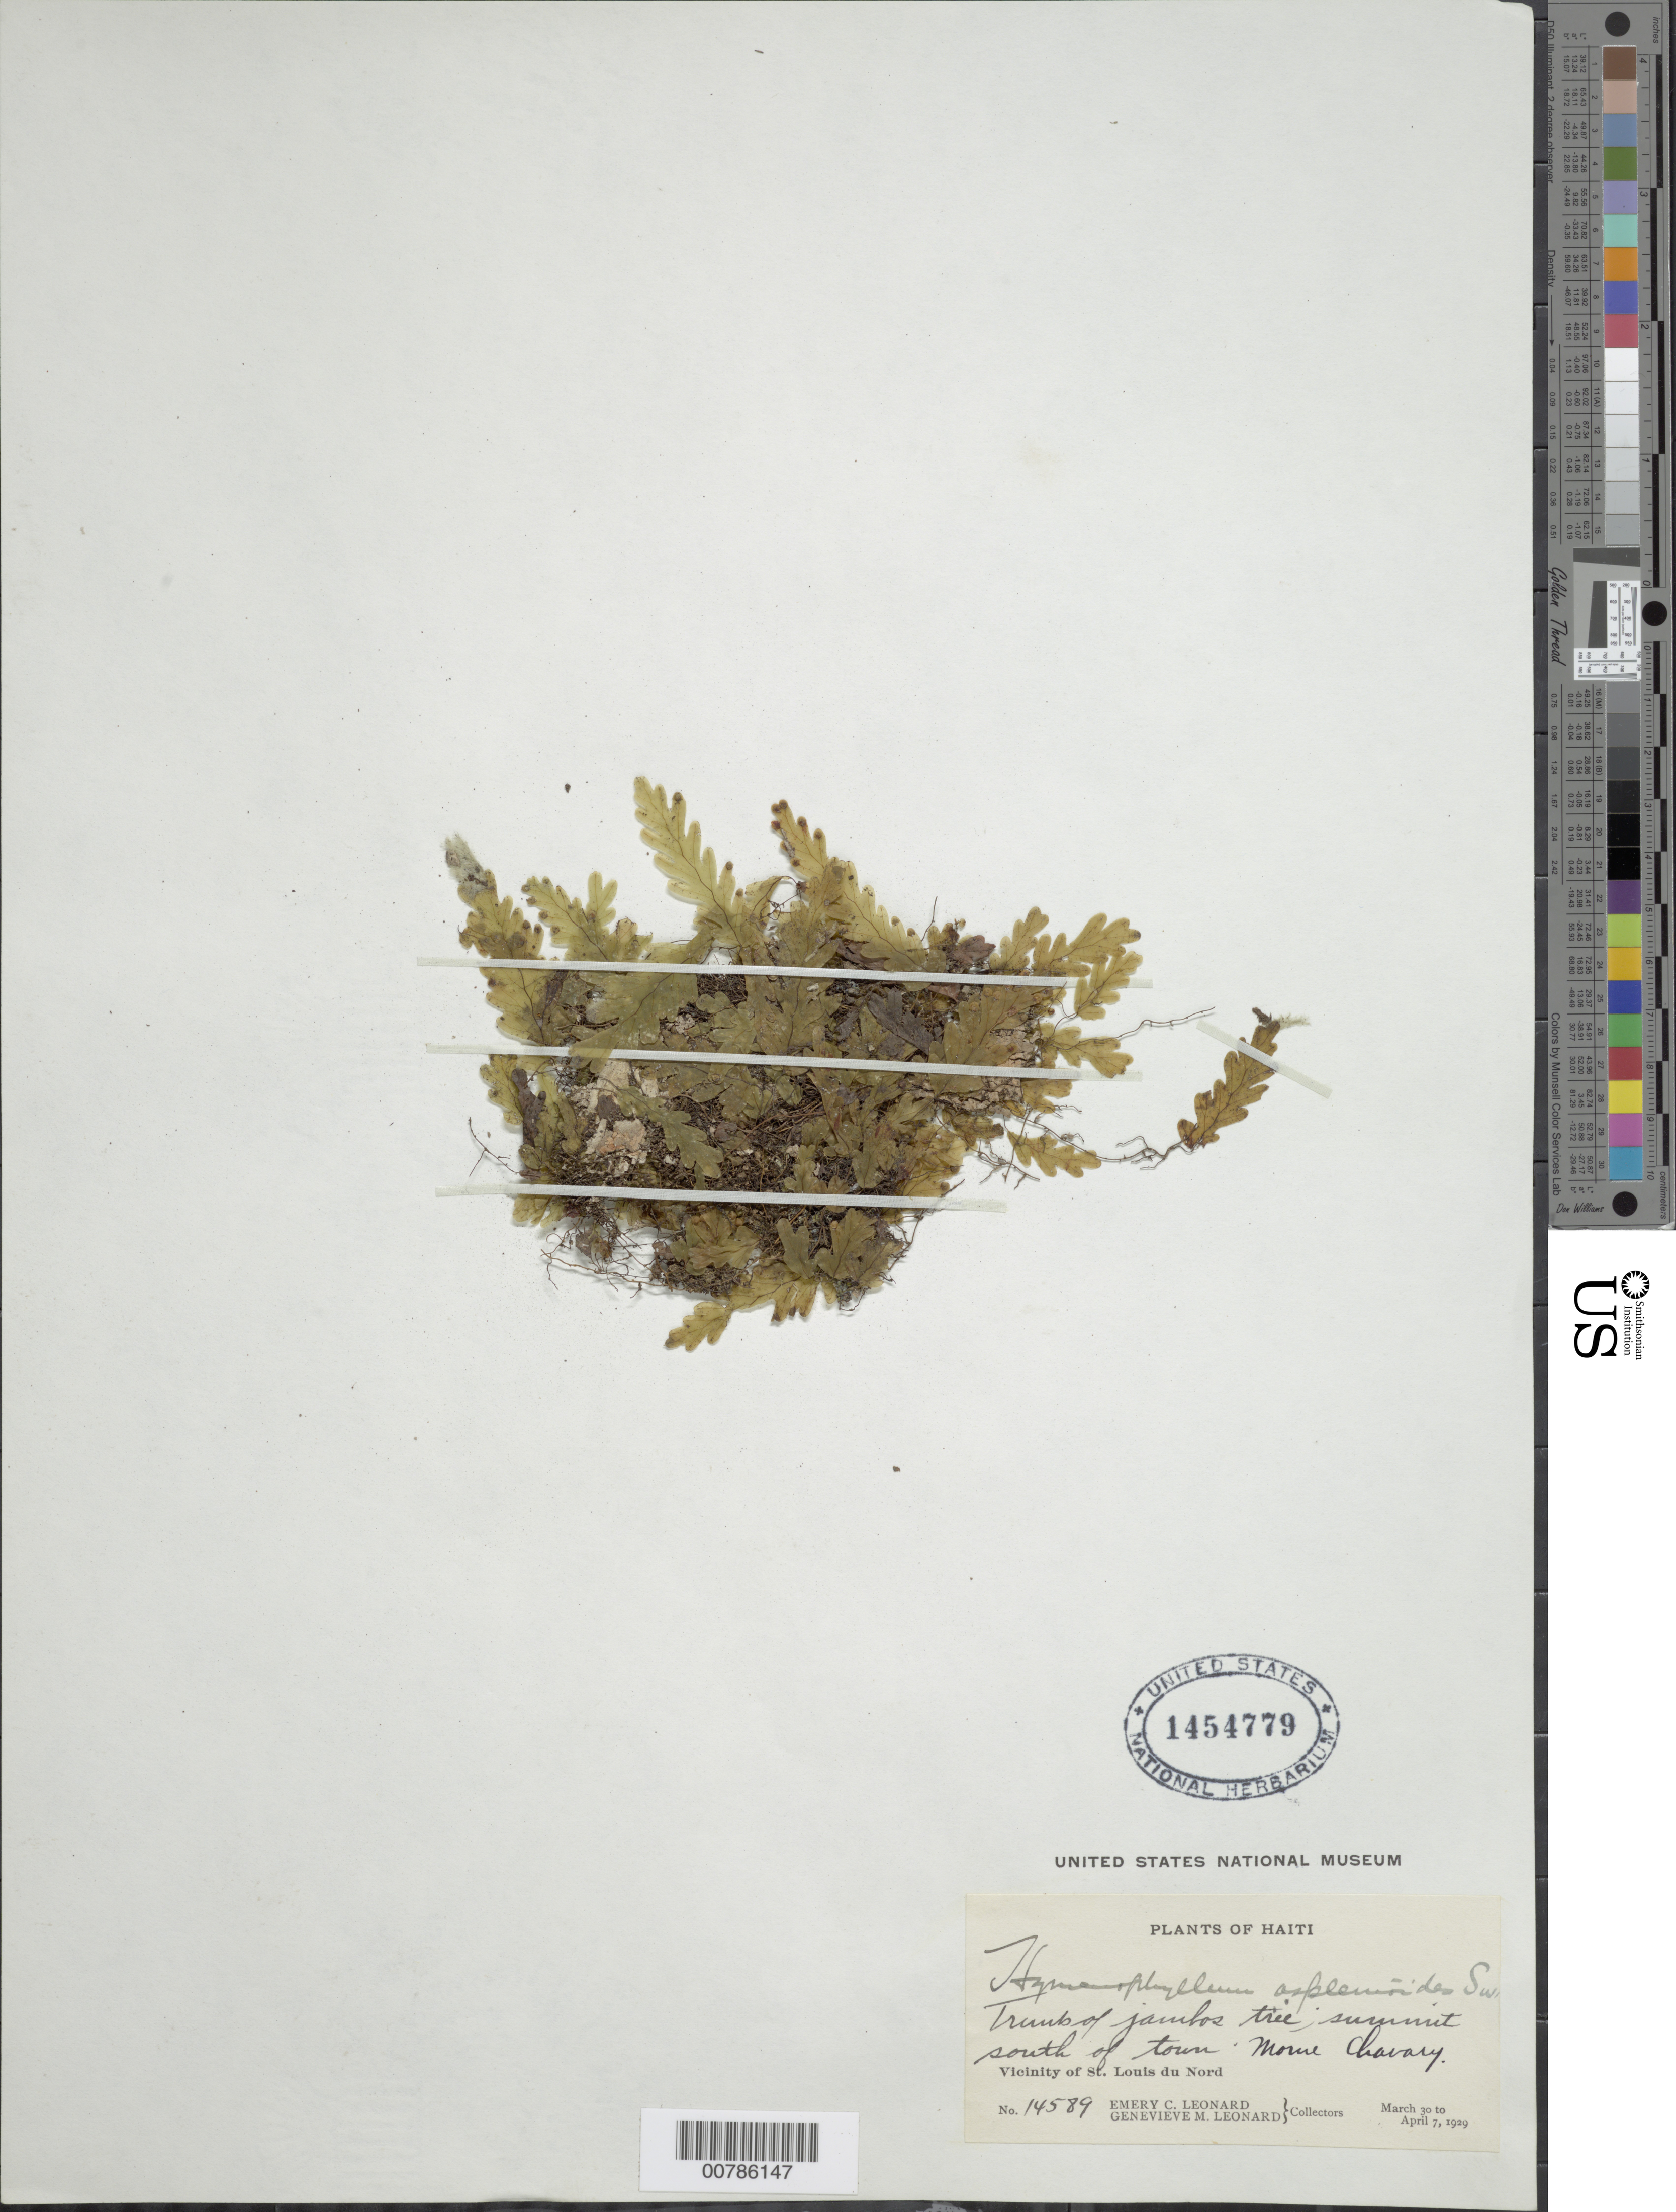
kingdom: Plantae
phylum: Tracheophyta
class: Polypodiopsida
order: Hymenophyllales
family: Hymenophyllaceae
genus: Hymenophyllum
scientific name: Hymenophyllum asplenioides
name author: (Sw.) Sw.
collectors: E. C. Leonard & G. M. Leonard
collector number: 14589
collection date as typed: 30 Mar 1929 07 Apr 1929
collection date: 1929-03-30/1929-04-07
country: Haiti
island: Hispaniola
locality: St. Louis du Nord, vicinity; Morne Chavary, summit S of town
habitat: Trunk of jambos tree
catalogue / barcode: US 1454779